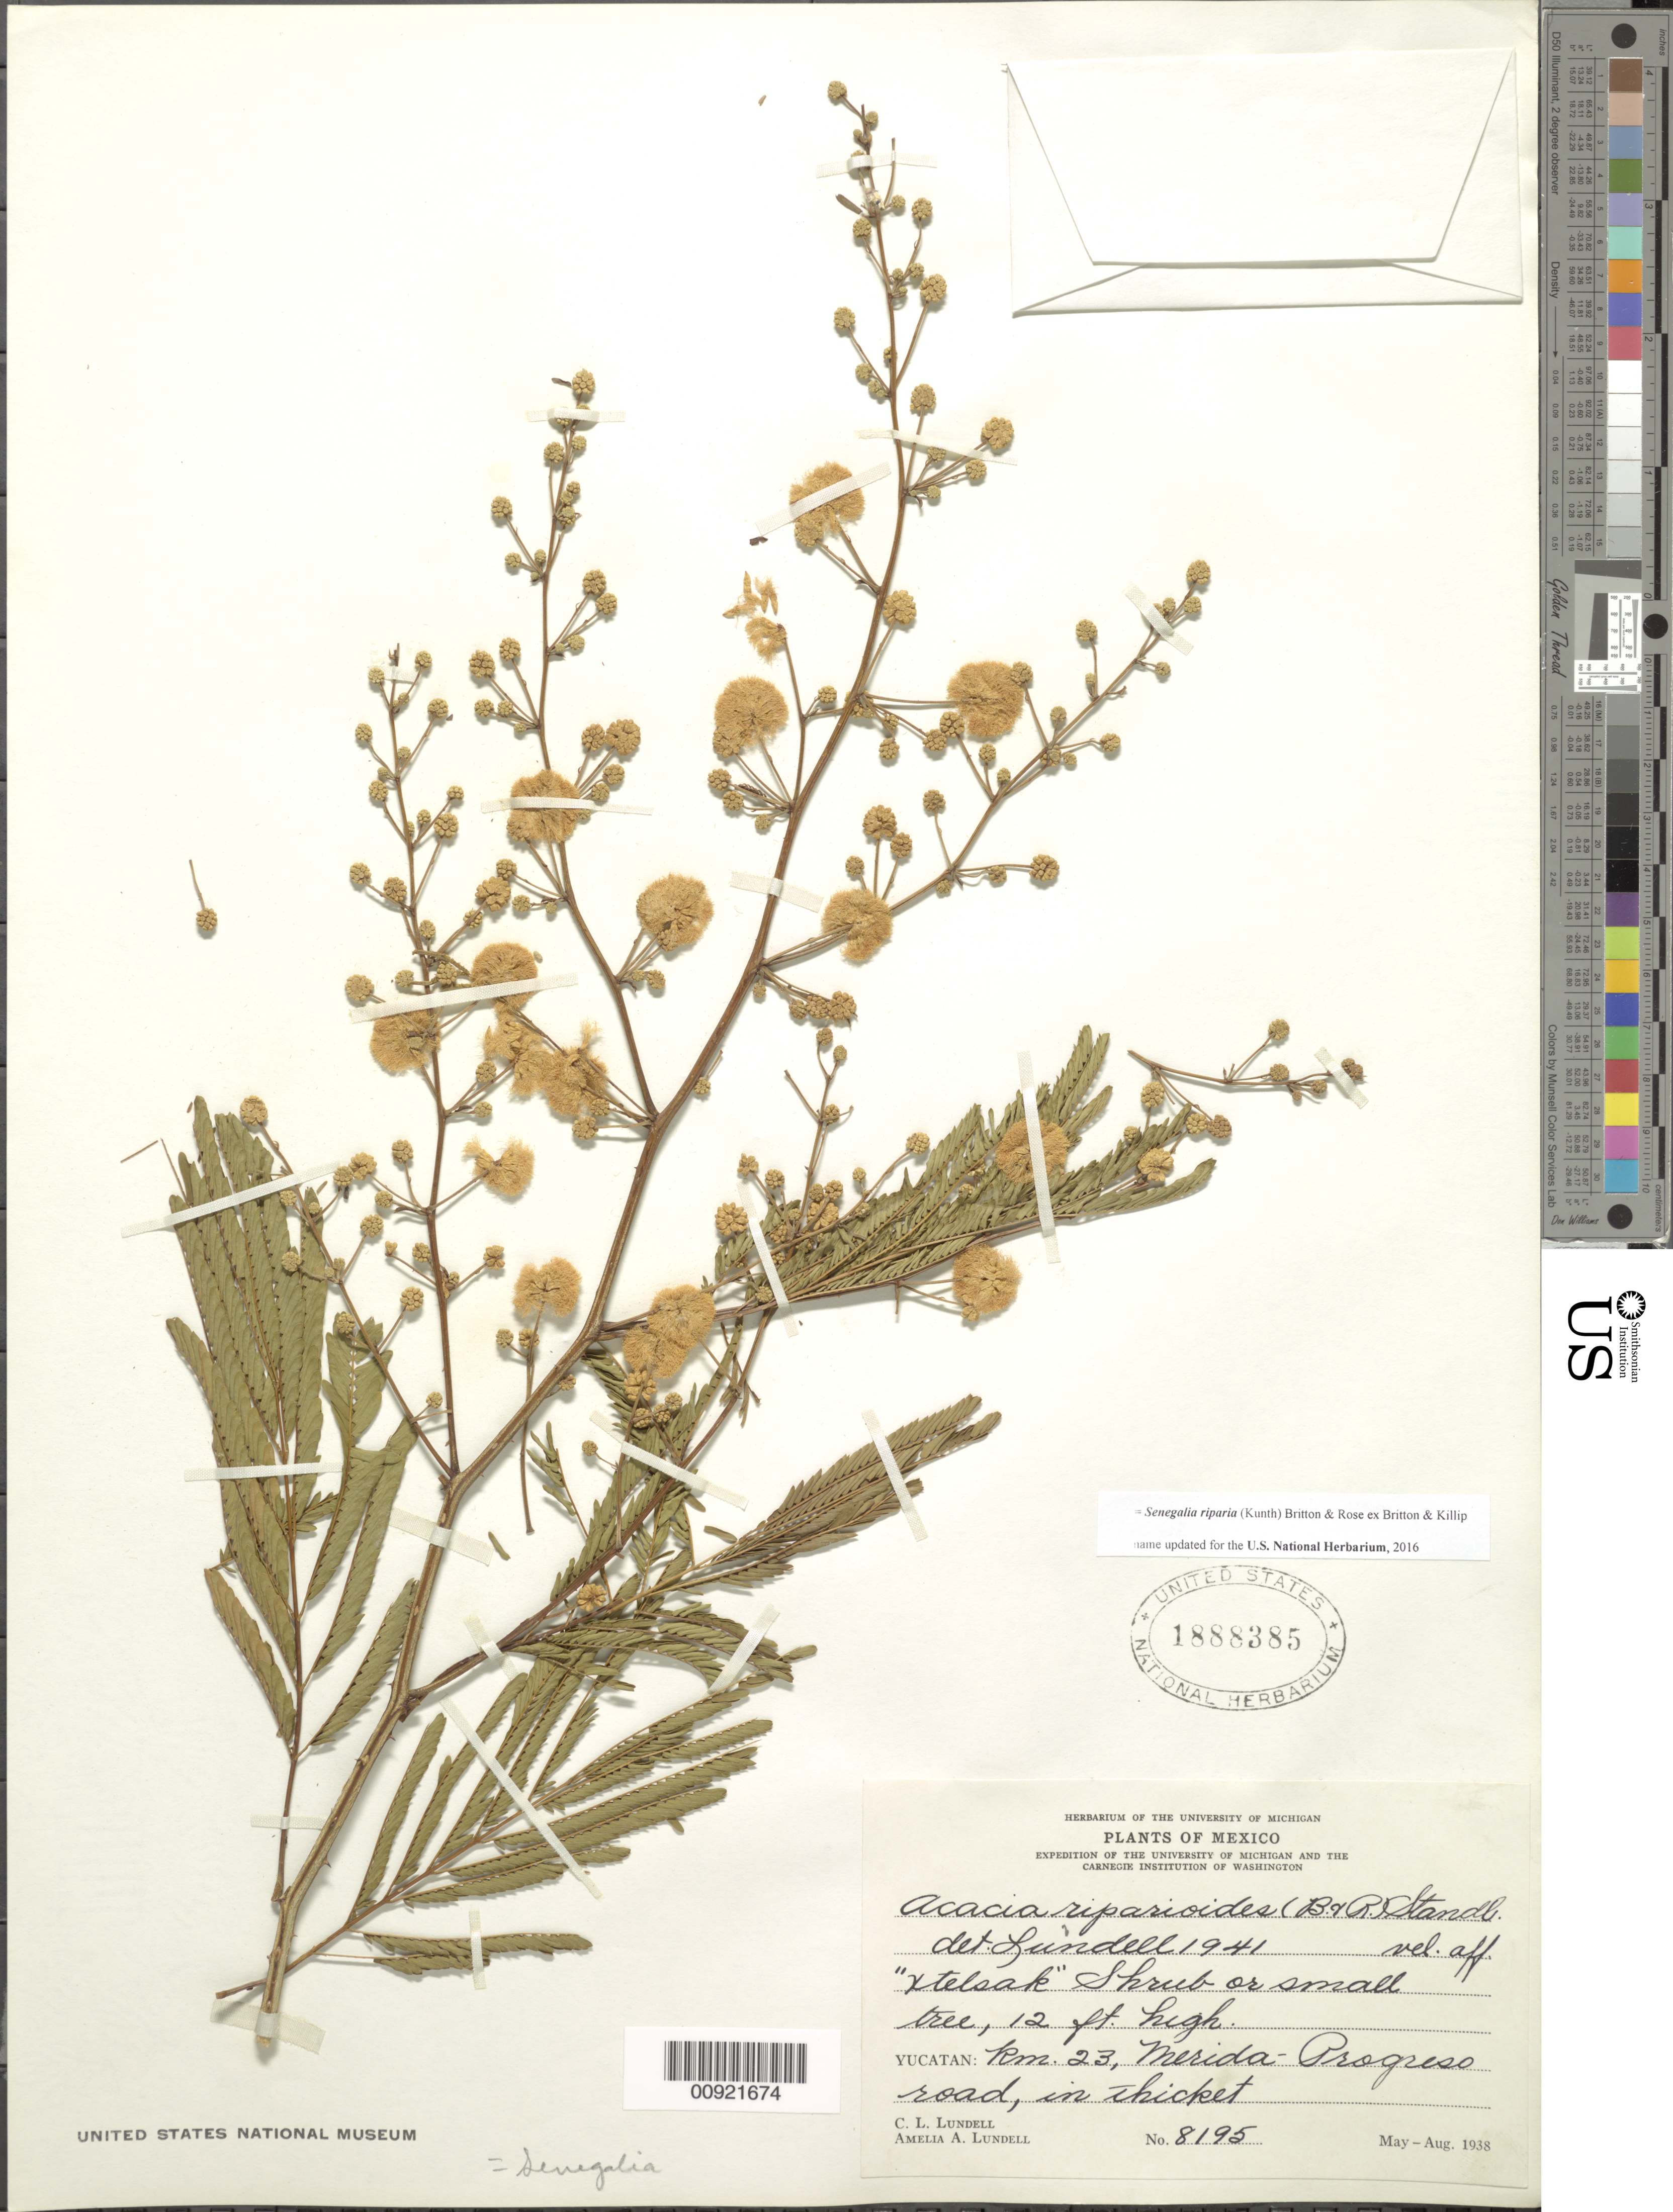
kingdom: Plantae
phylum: Tracheophyta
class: Magnoliopsida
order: Fabales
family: Fabaceae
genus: Senegalia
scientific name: Senegalia riparia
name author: (Kunth) Britton & Rose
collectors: C. L. Lundell & A. A. Lundell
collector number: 8195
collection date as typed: May 1938 to -- Aug 1938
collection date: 1938-05/1938-08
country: Mexico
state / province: Yucatán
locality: Yucatán: Km. 23 Mérida - Progreso road.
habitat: In thicket.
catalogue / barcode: US 1888385